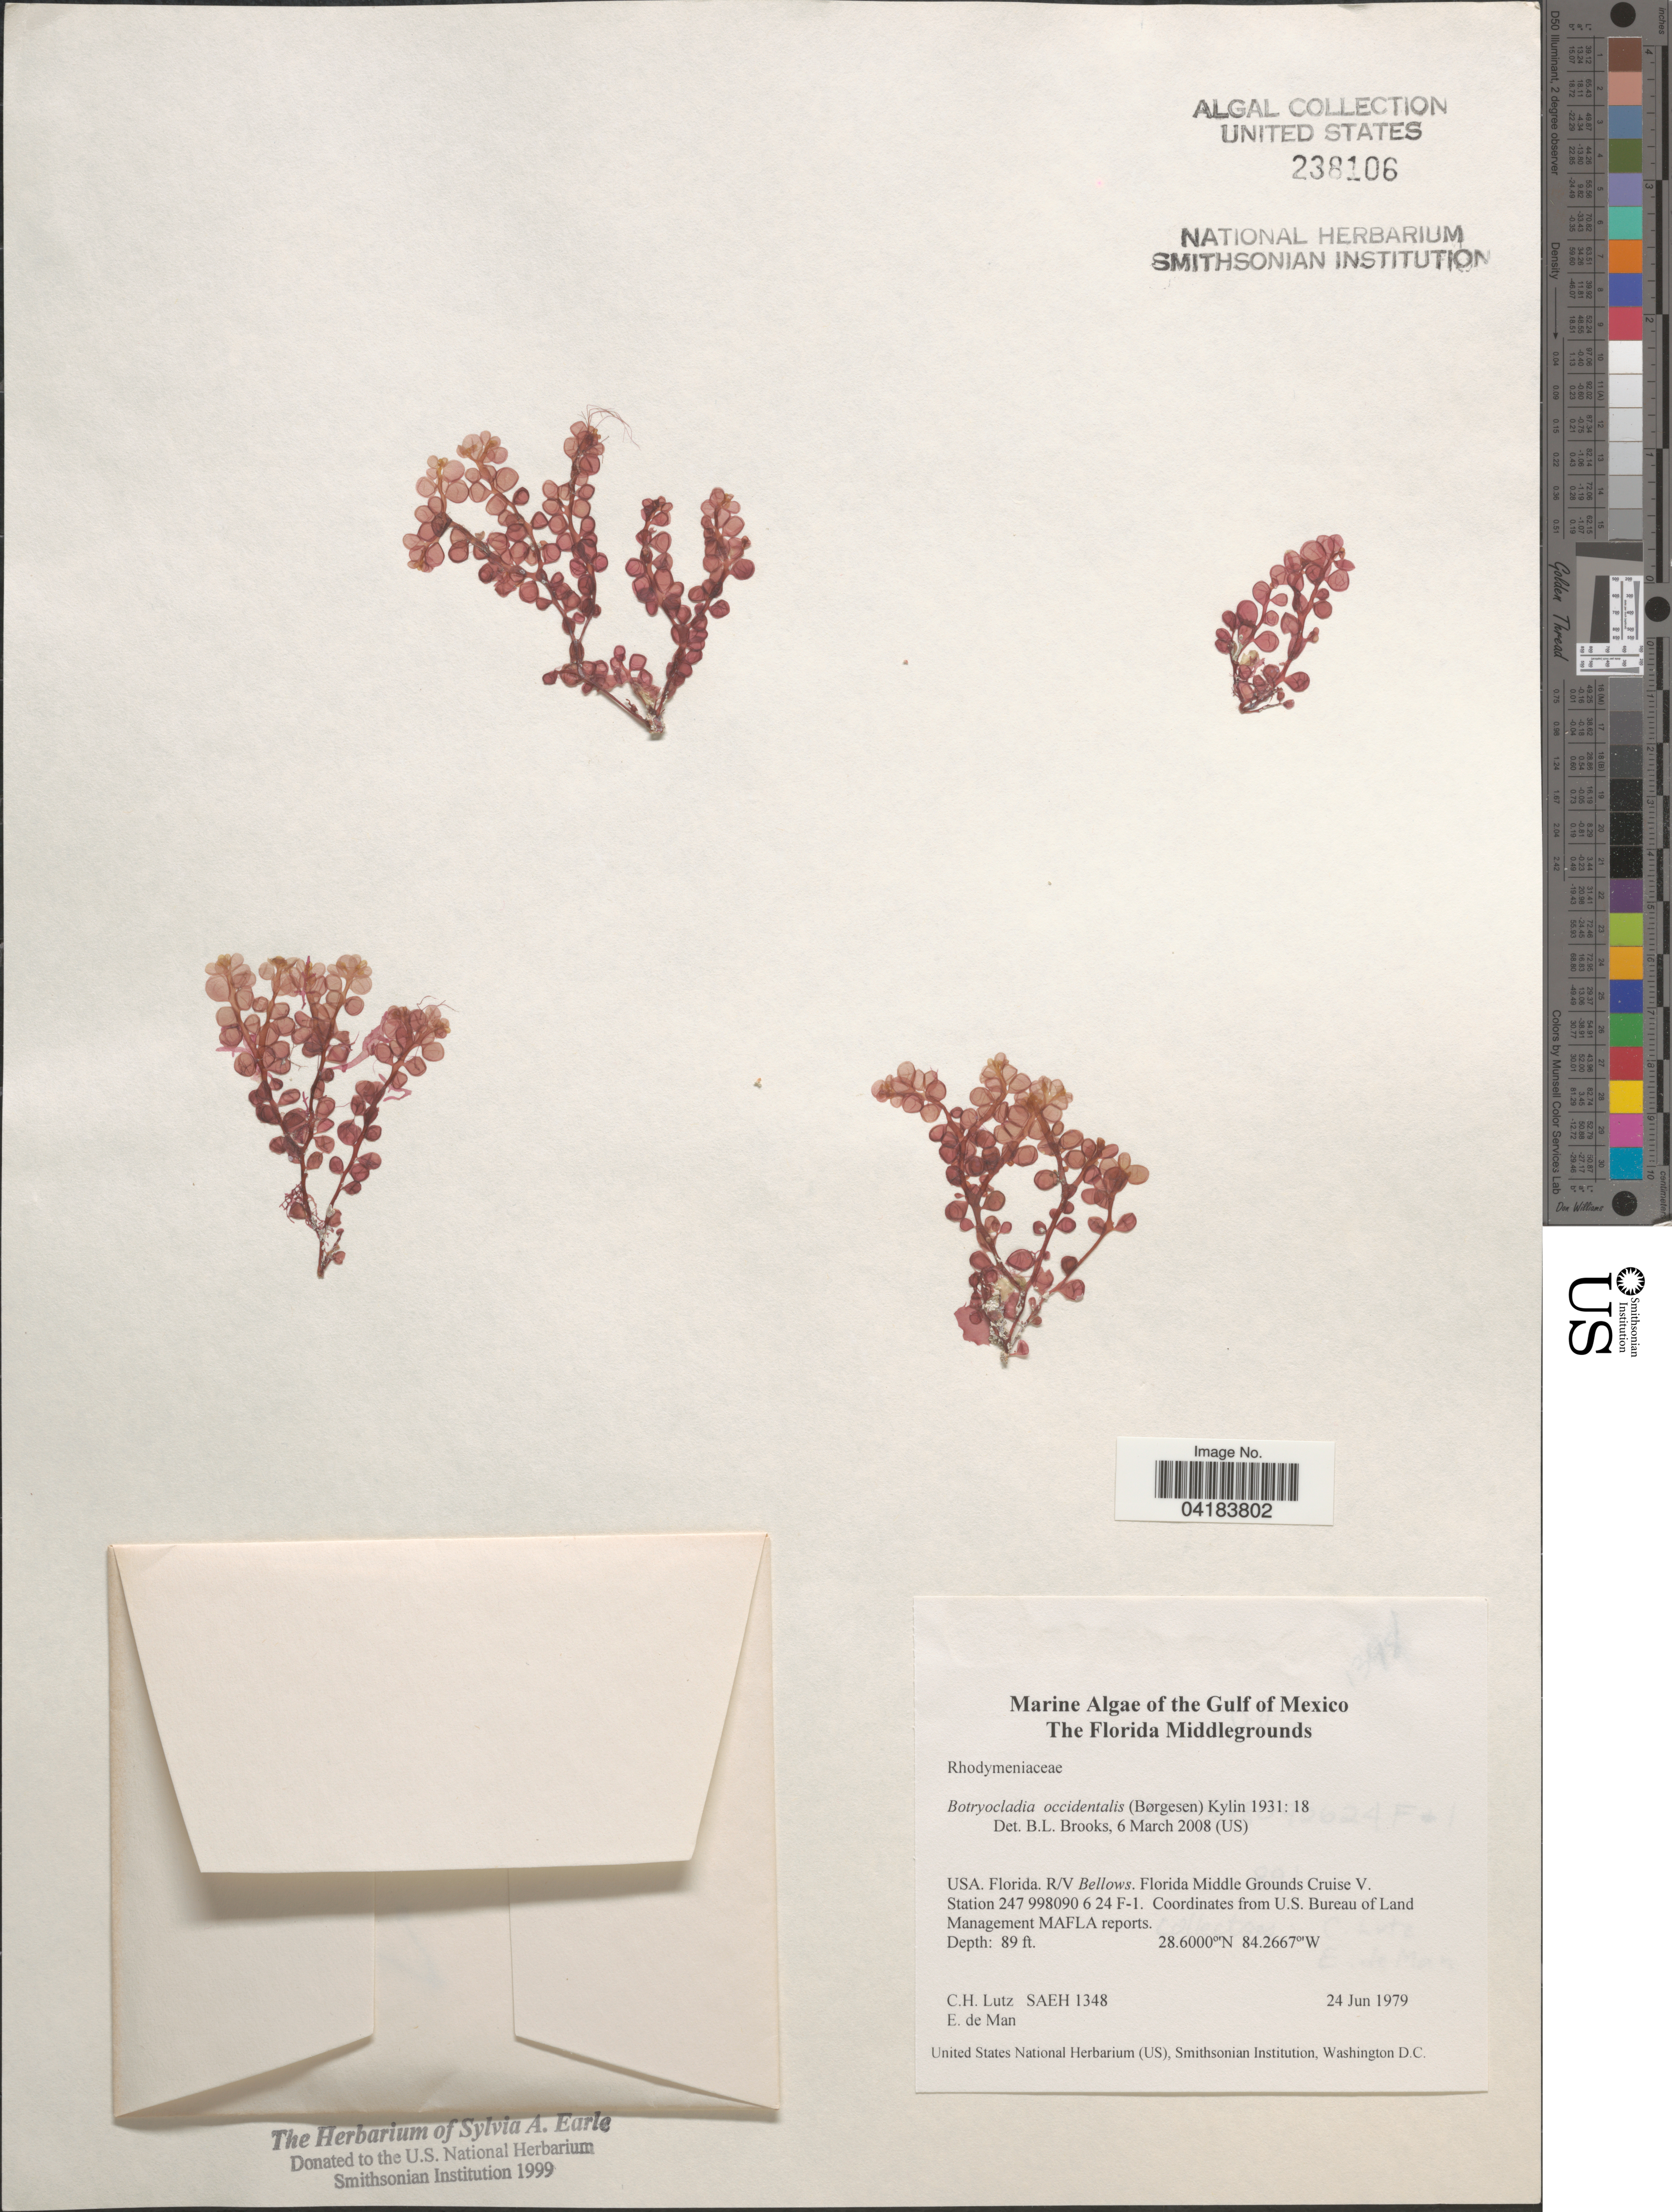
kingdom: Plantae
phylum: Rhodophyta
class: Florideophyceae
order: Rhodymeniales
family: Rhodymeniaceae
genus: Botryocladia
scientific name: Botryocladia occidentalis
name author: (Børgesen) Kylin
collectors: C. Lutz & E. de Man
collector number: SAEH1348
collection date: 1979-06-24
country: United States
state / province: Florida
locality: Gulf of Mexico. R/V Bellows. Florida Middle Grounds Cruise V. Station 247 998090 6 24 F-1.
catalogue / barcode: US 238106